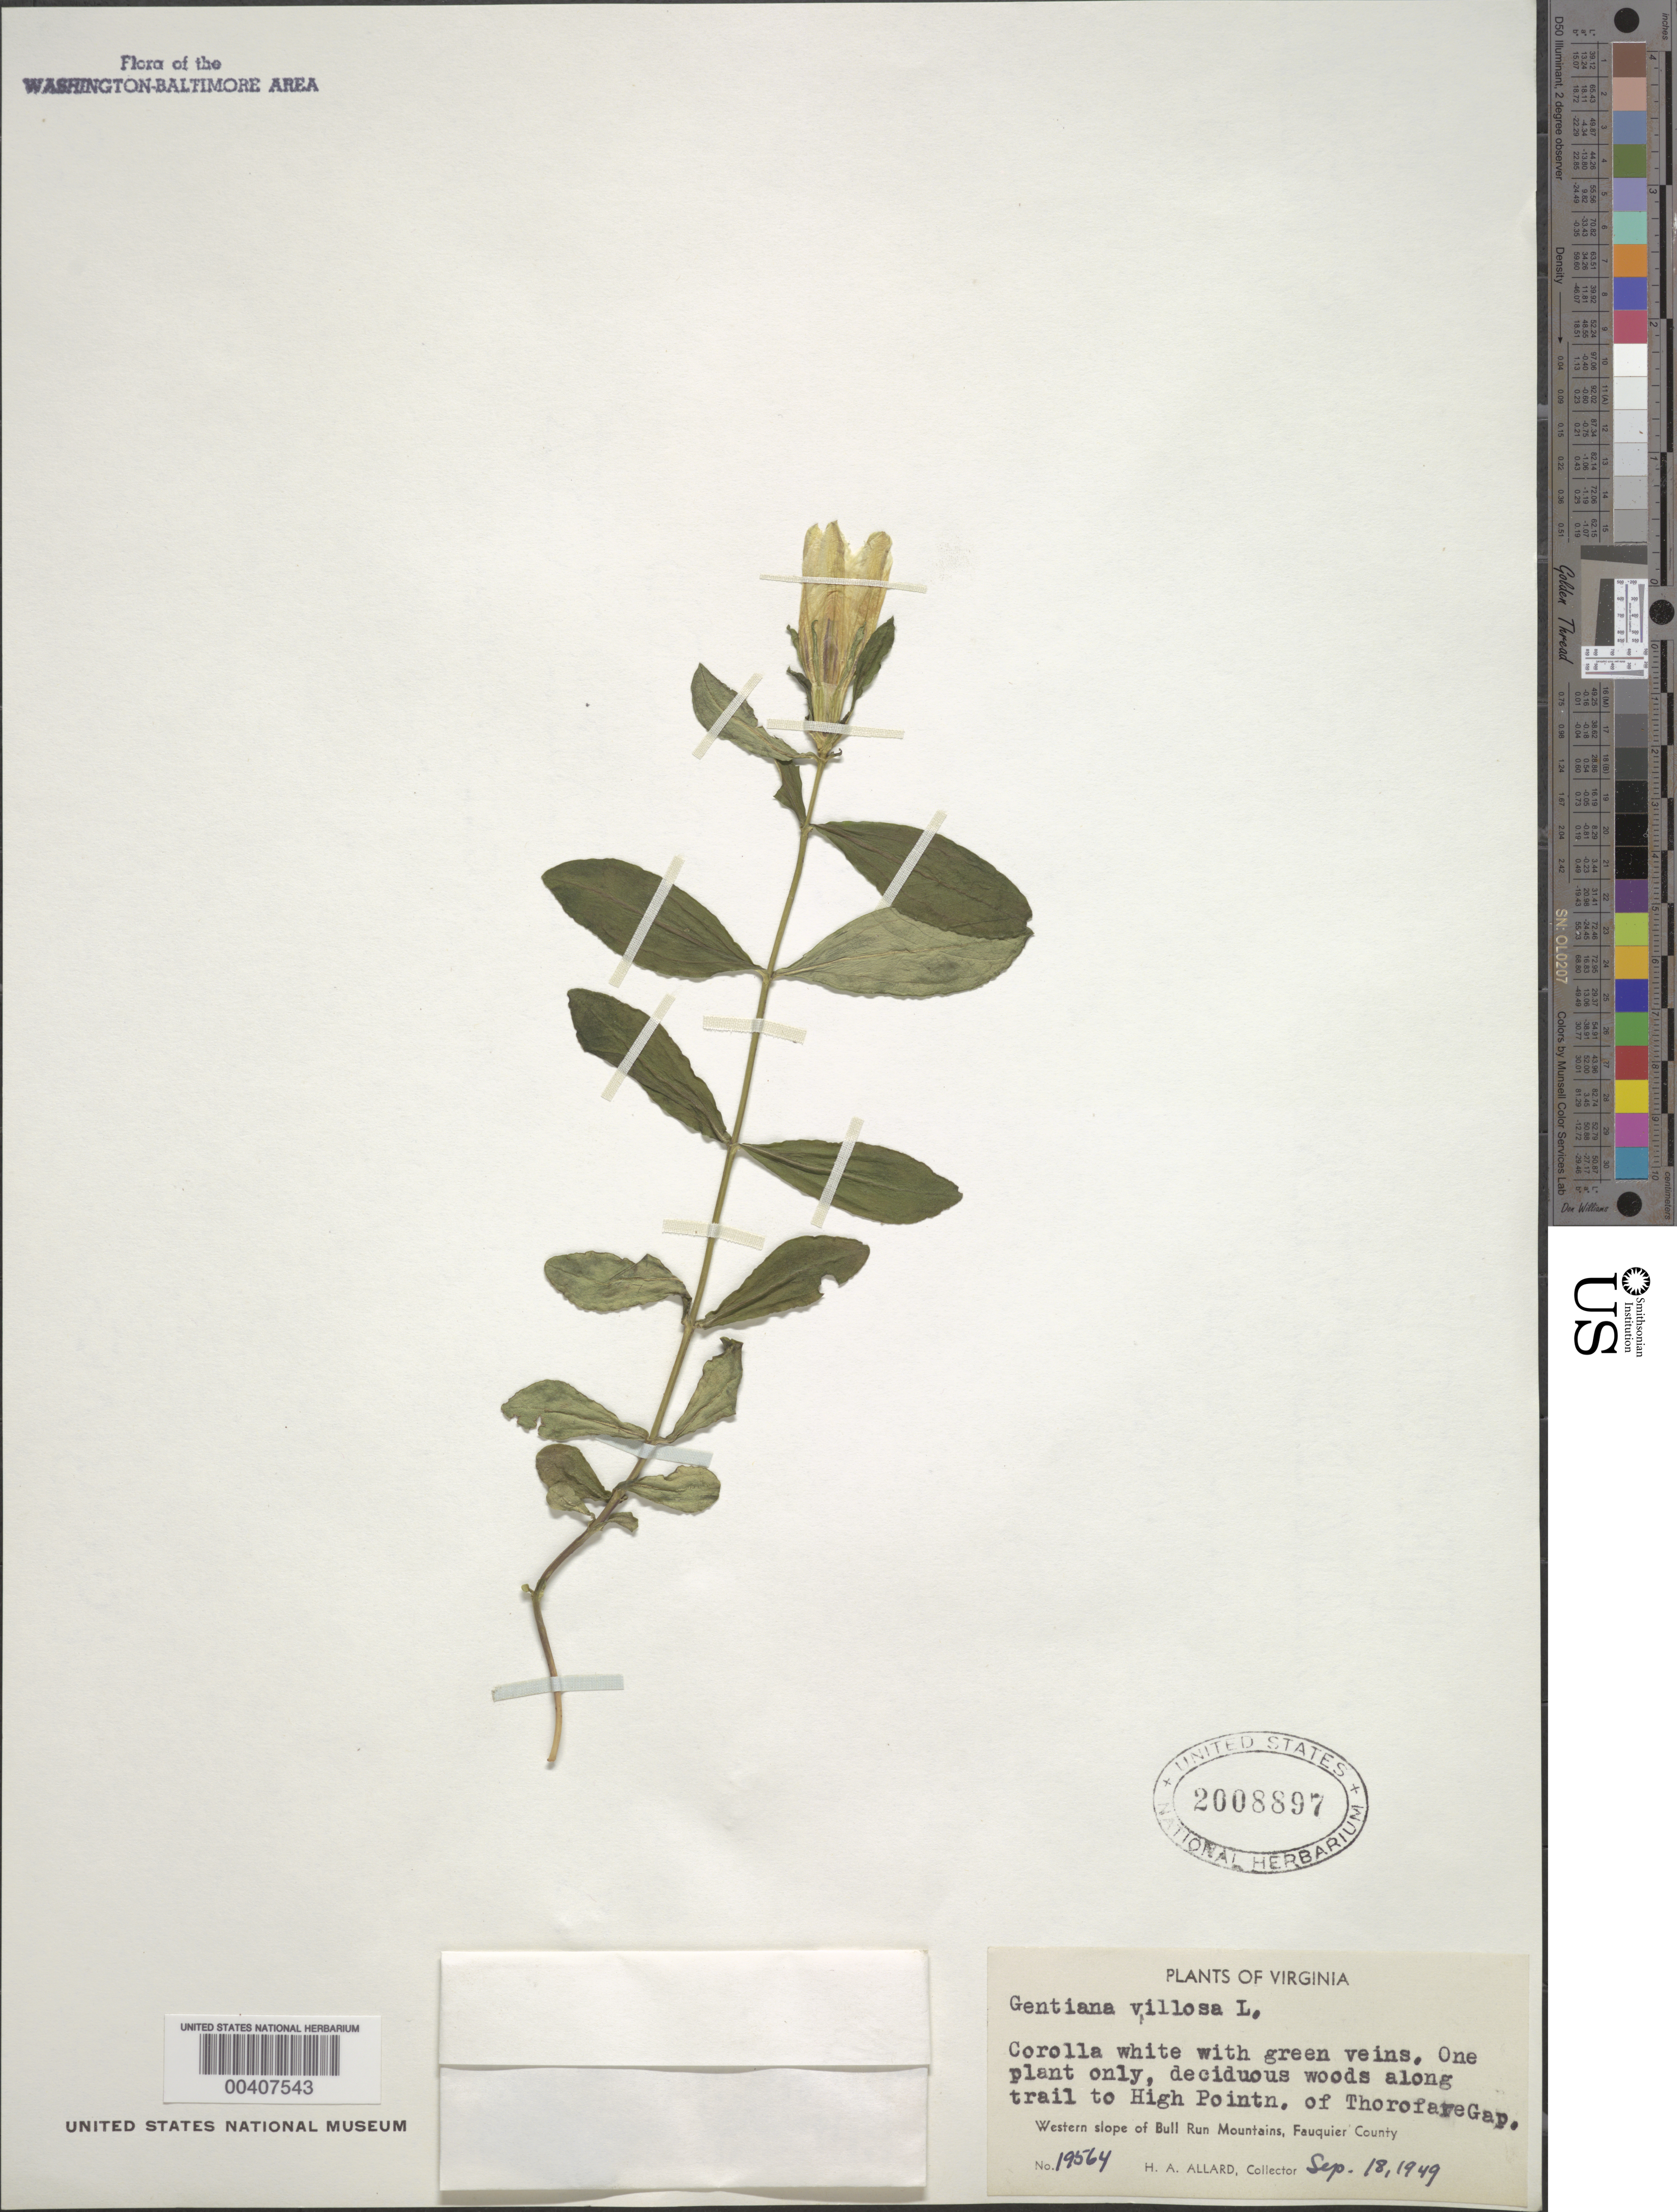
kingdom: Plantae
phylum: Tracheophyta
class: Magnoliopsida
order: Gentianales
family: Gentianaceae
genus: Gentiana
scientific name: Gentiana villosa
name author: L.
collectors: H. A. Allard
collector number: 19564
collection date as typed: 18 Sep 1949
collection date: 1949-09-18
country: United States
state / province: Virginia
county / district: Fauquier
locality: Bull Run Mountains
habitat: Deciduous woods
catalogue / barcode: US 2008897